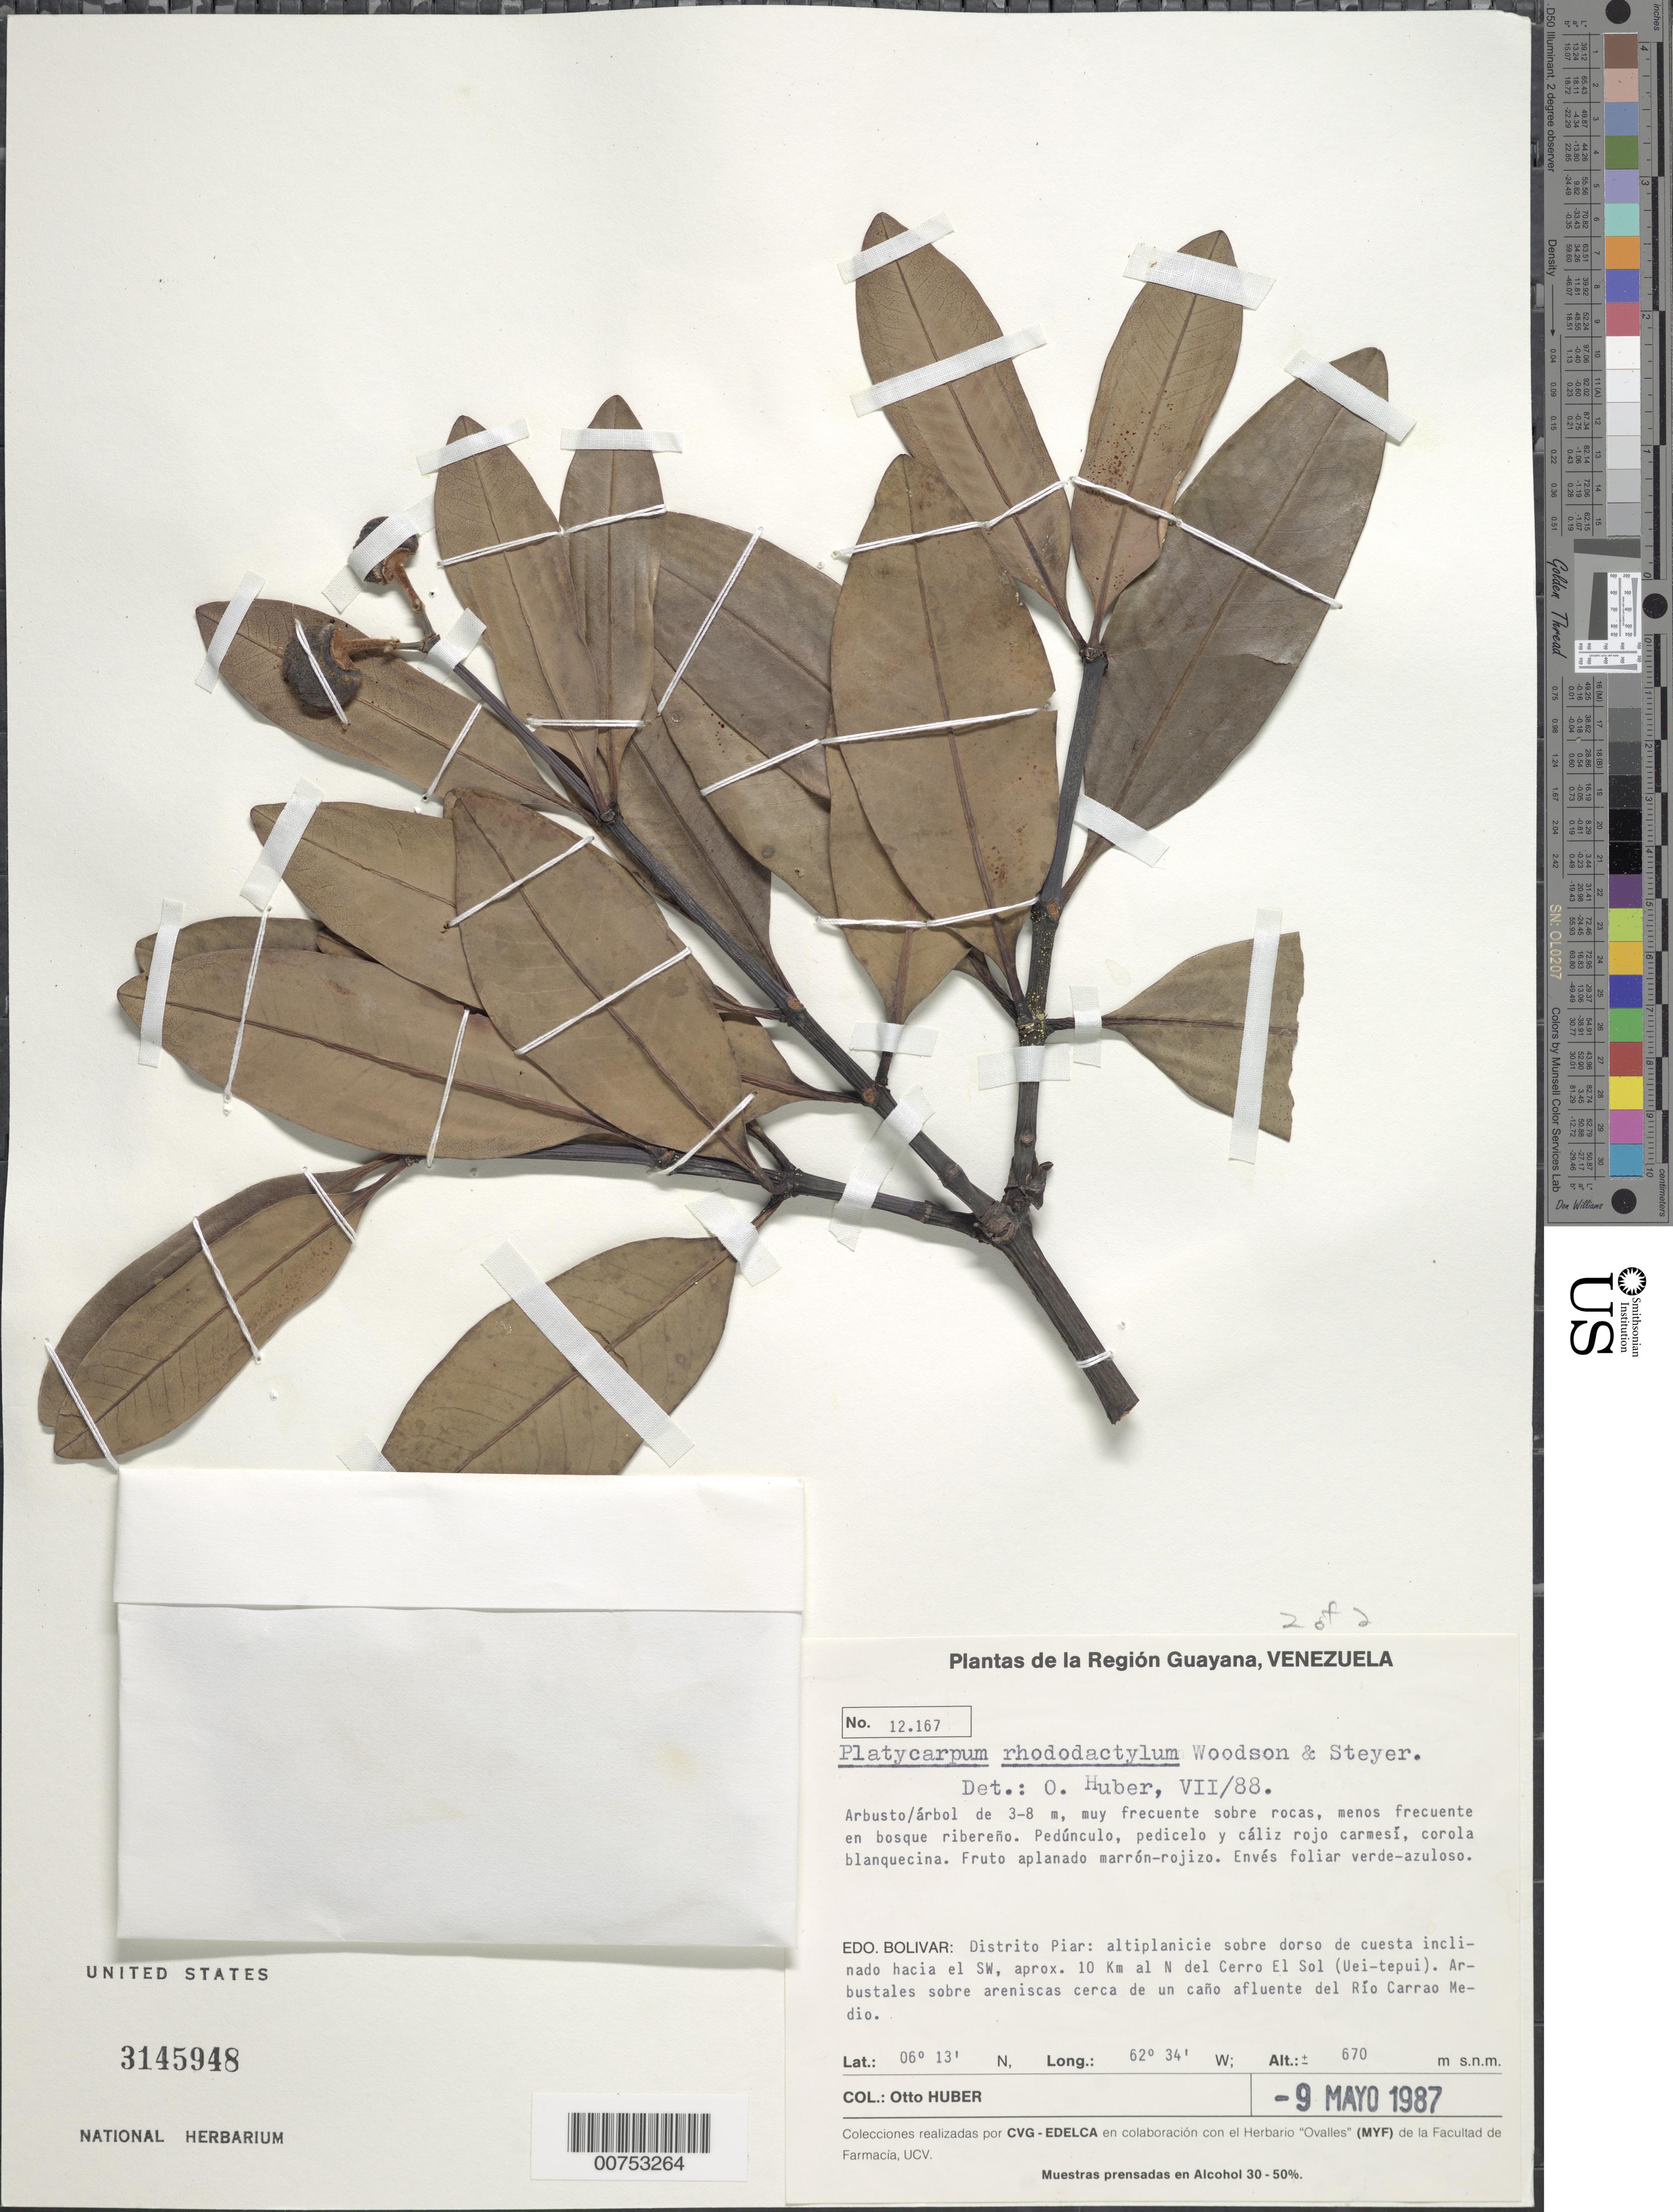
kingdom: Plantae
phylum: Tracheophyta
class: Magnoliopsida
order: Gentianales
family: Rubiaceae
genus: Platycarpum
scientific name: Platycarpum rhododactylum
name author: Woodson & Steyerm.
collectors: O. Huber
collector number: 12167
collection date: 1987-05-09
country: Venezuela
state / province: Bolivar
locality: De La region Guayana, Venezuela, Edo. Bolivar, Distrito Piar, altiplanicie sobre dorso de cuesta inclinado hacia el SW, aprox. 10 km al N del Cerro El Sol (Uei-tepui) Arbustales sobre areniscas cerca de un cano afluente del Rio Carrai Mendio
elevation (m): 670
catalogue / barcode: US 3145948